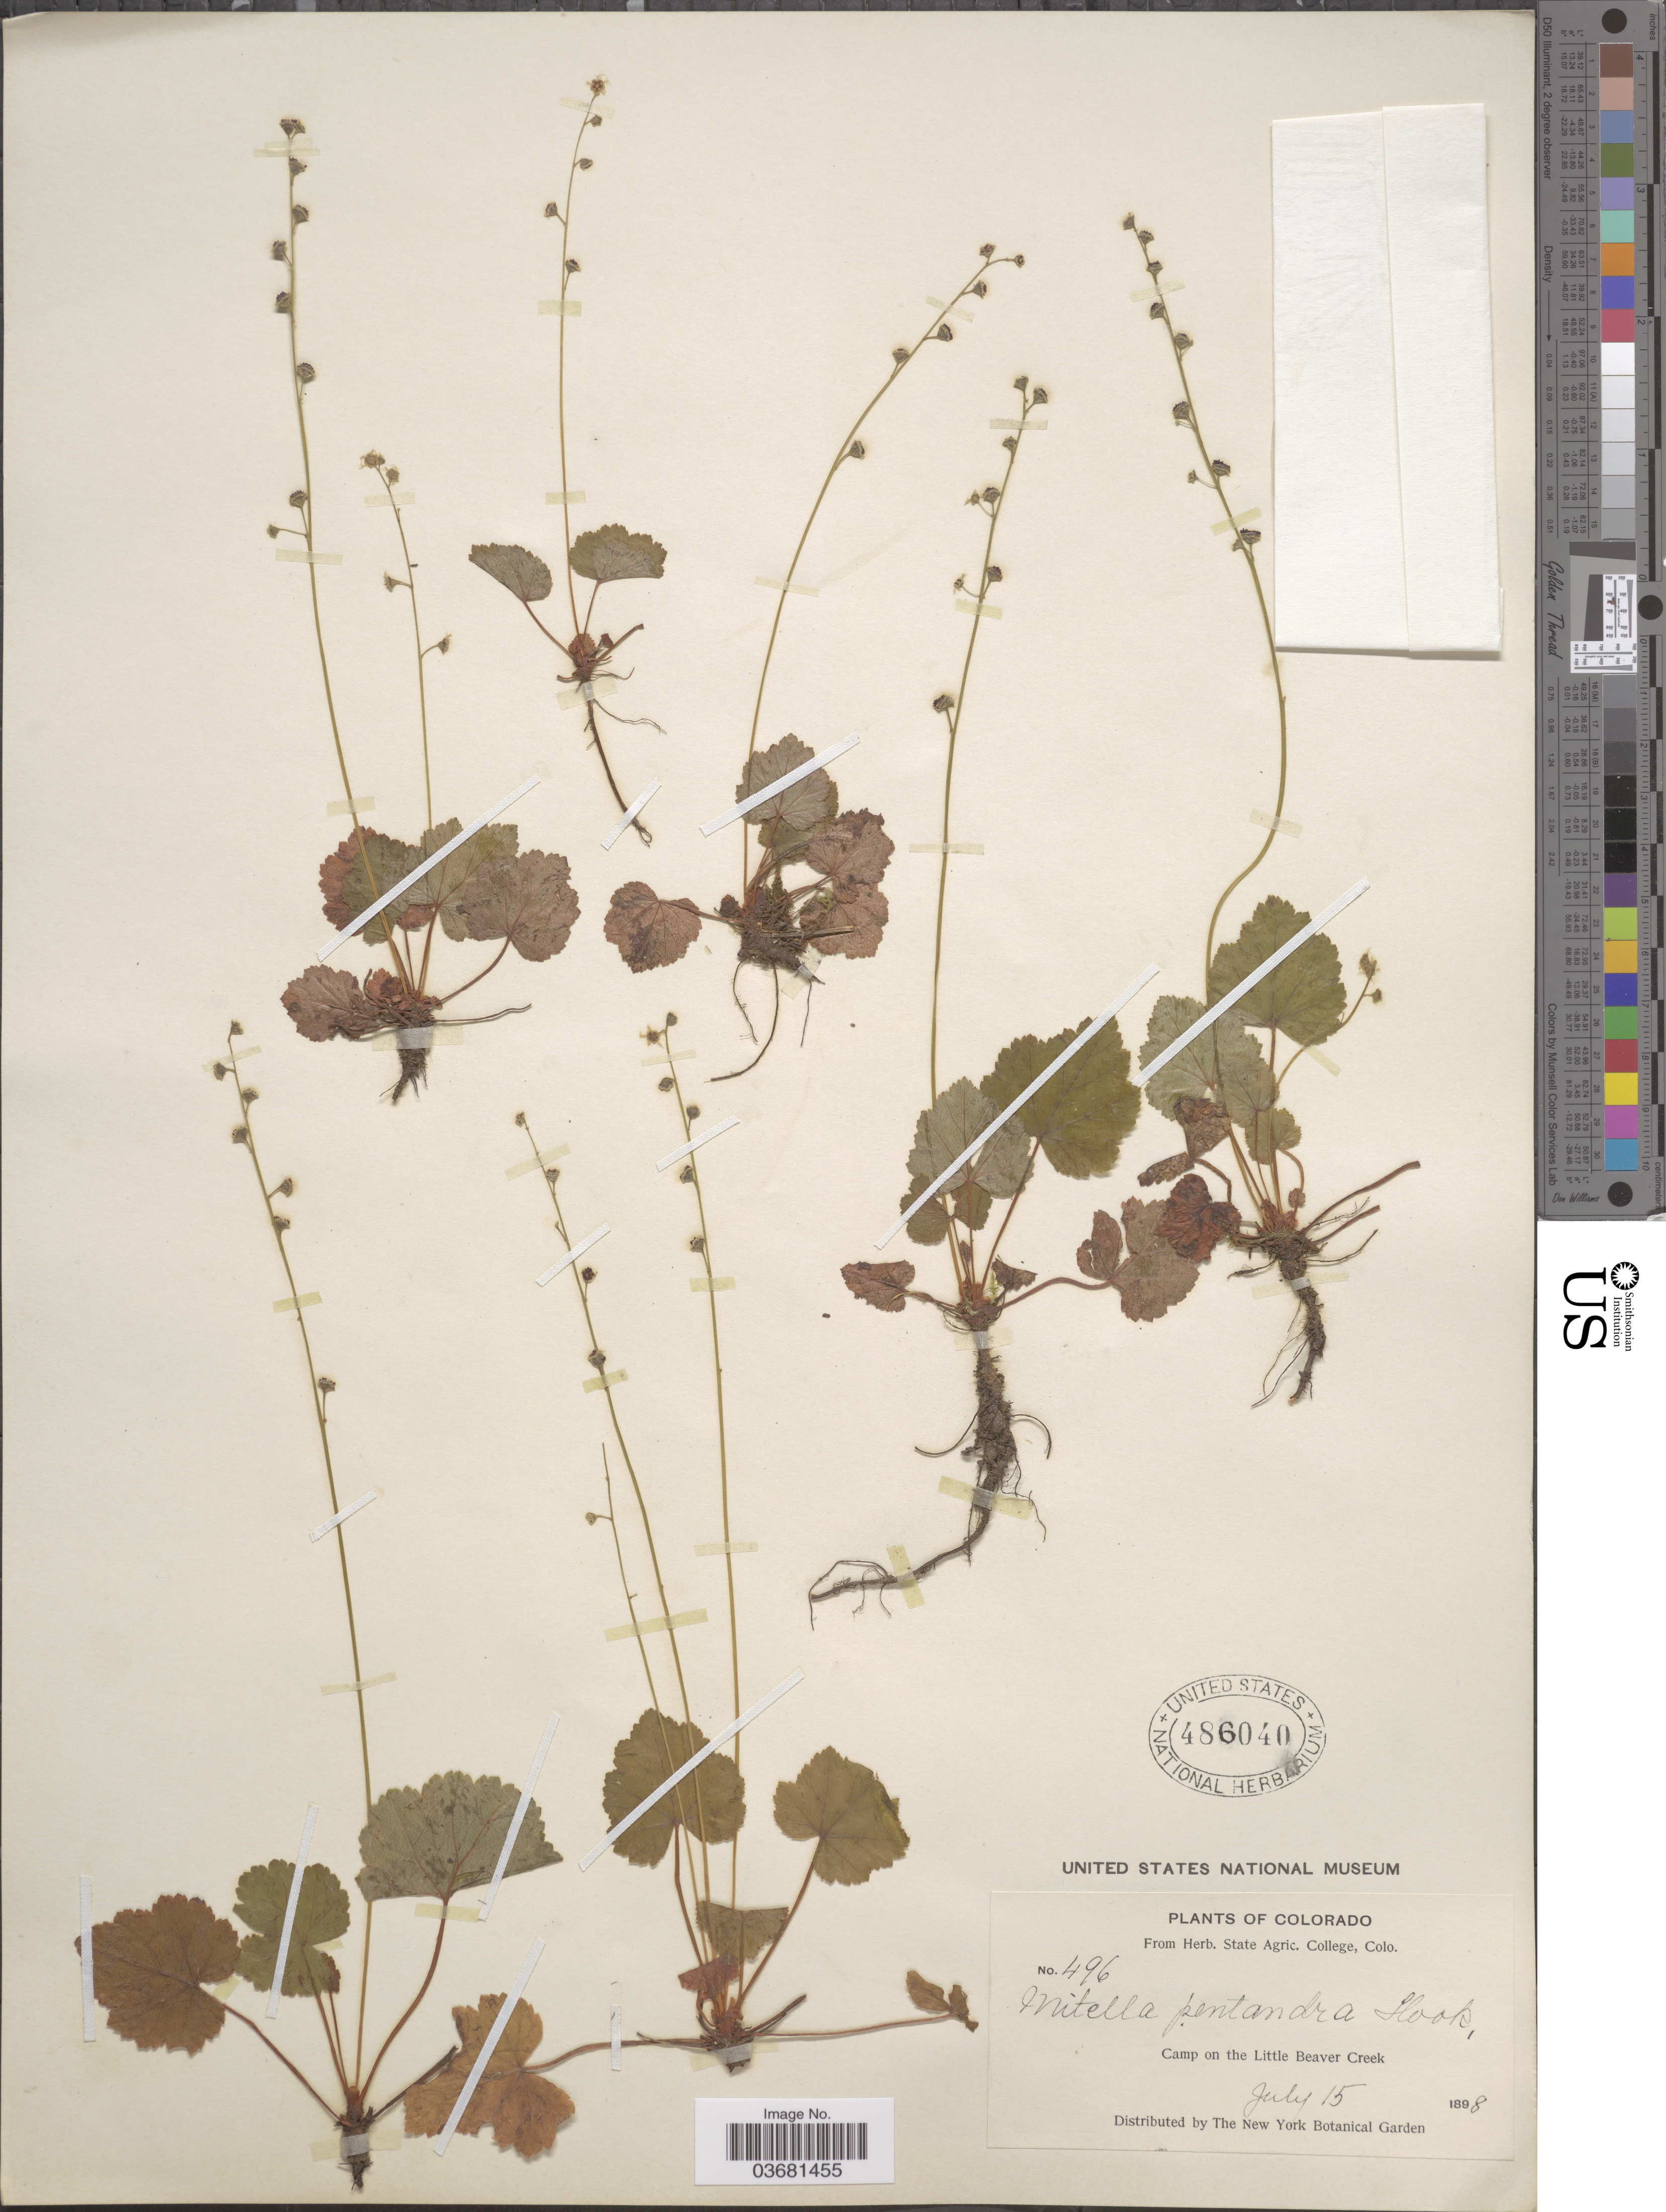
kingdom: Plantae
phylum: Tracheophyta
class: Magnoliopsida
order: Saxifragales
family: Saxifragaceae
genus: Mitella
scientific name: Mitella pentandra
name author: Hook.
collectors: ex herb. State Agric. College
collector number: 496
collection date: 1898-07-15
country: United States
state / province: Colorado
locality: Camp on the Little Beaver Creek.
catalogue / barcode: US 486040